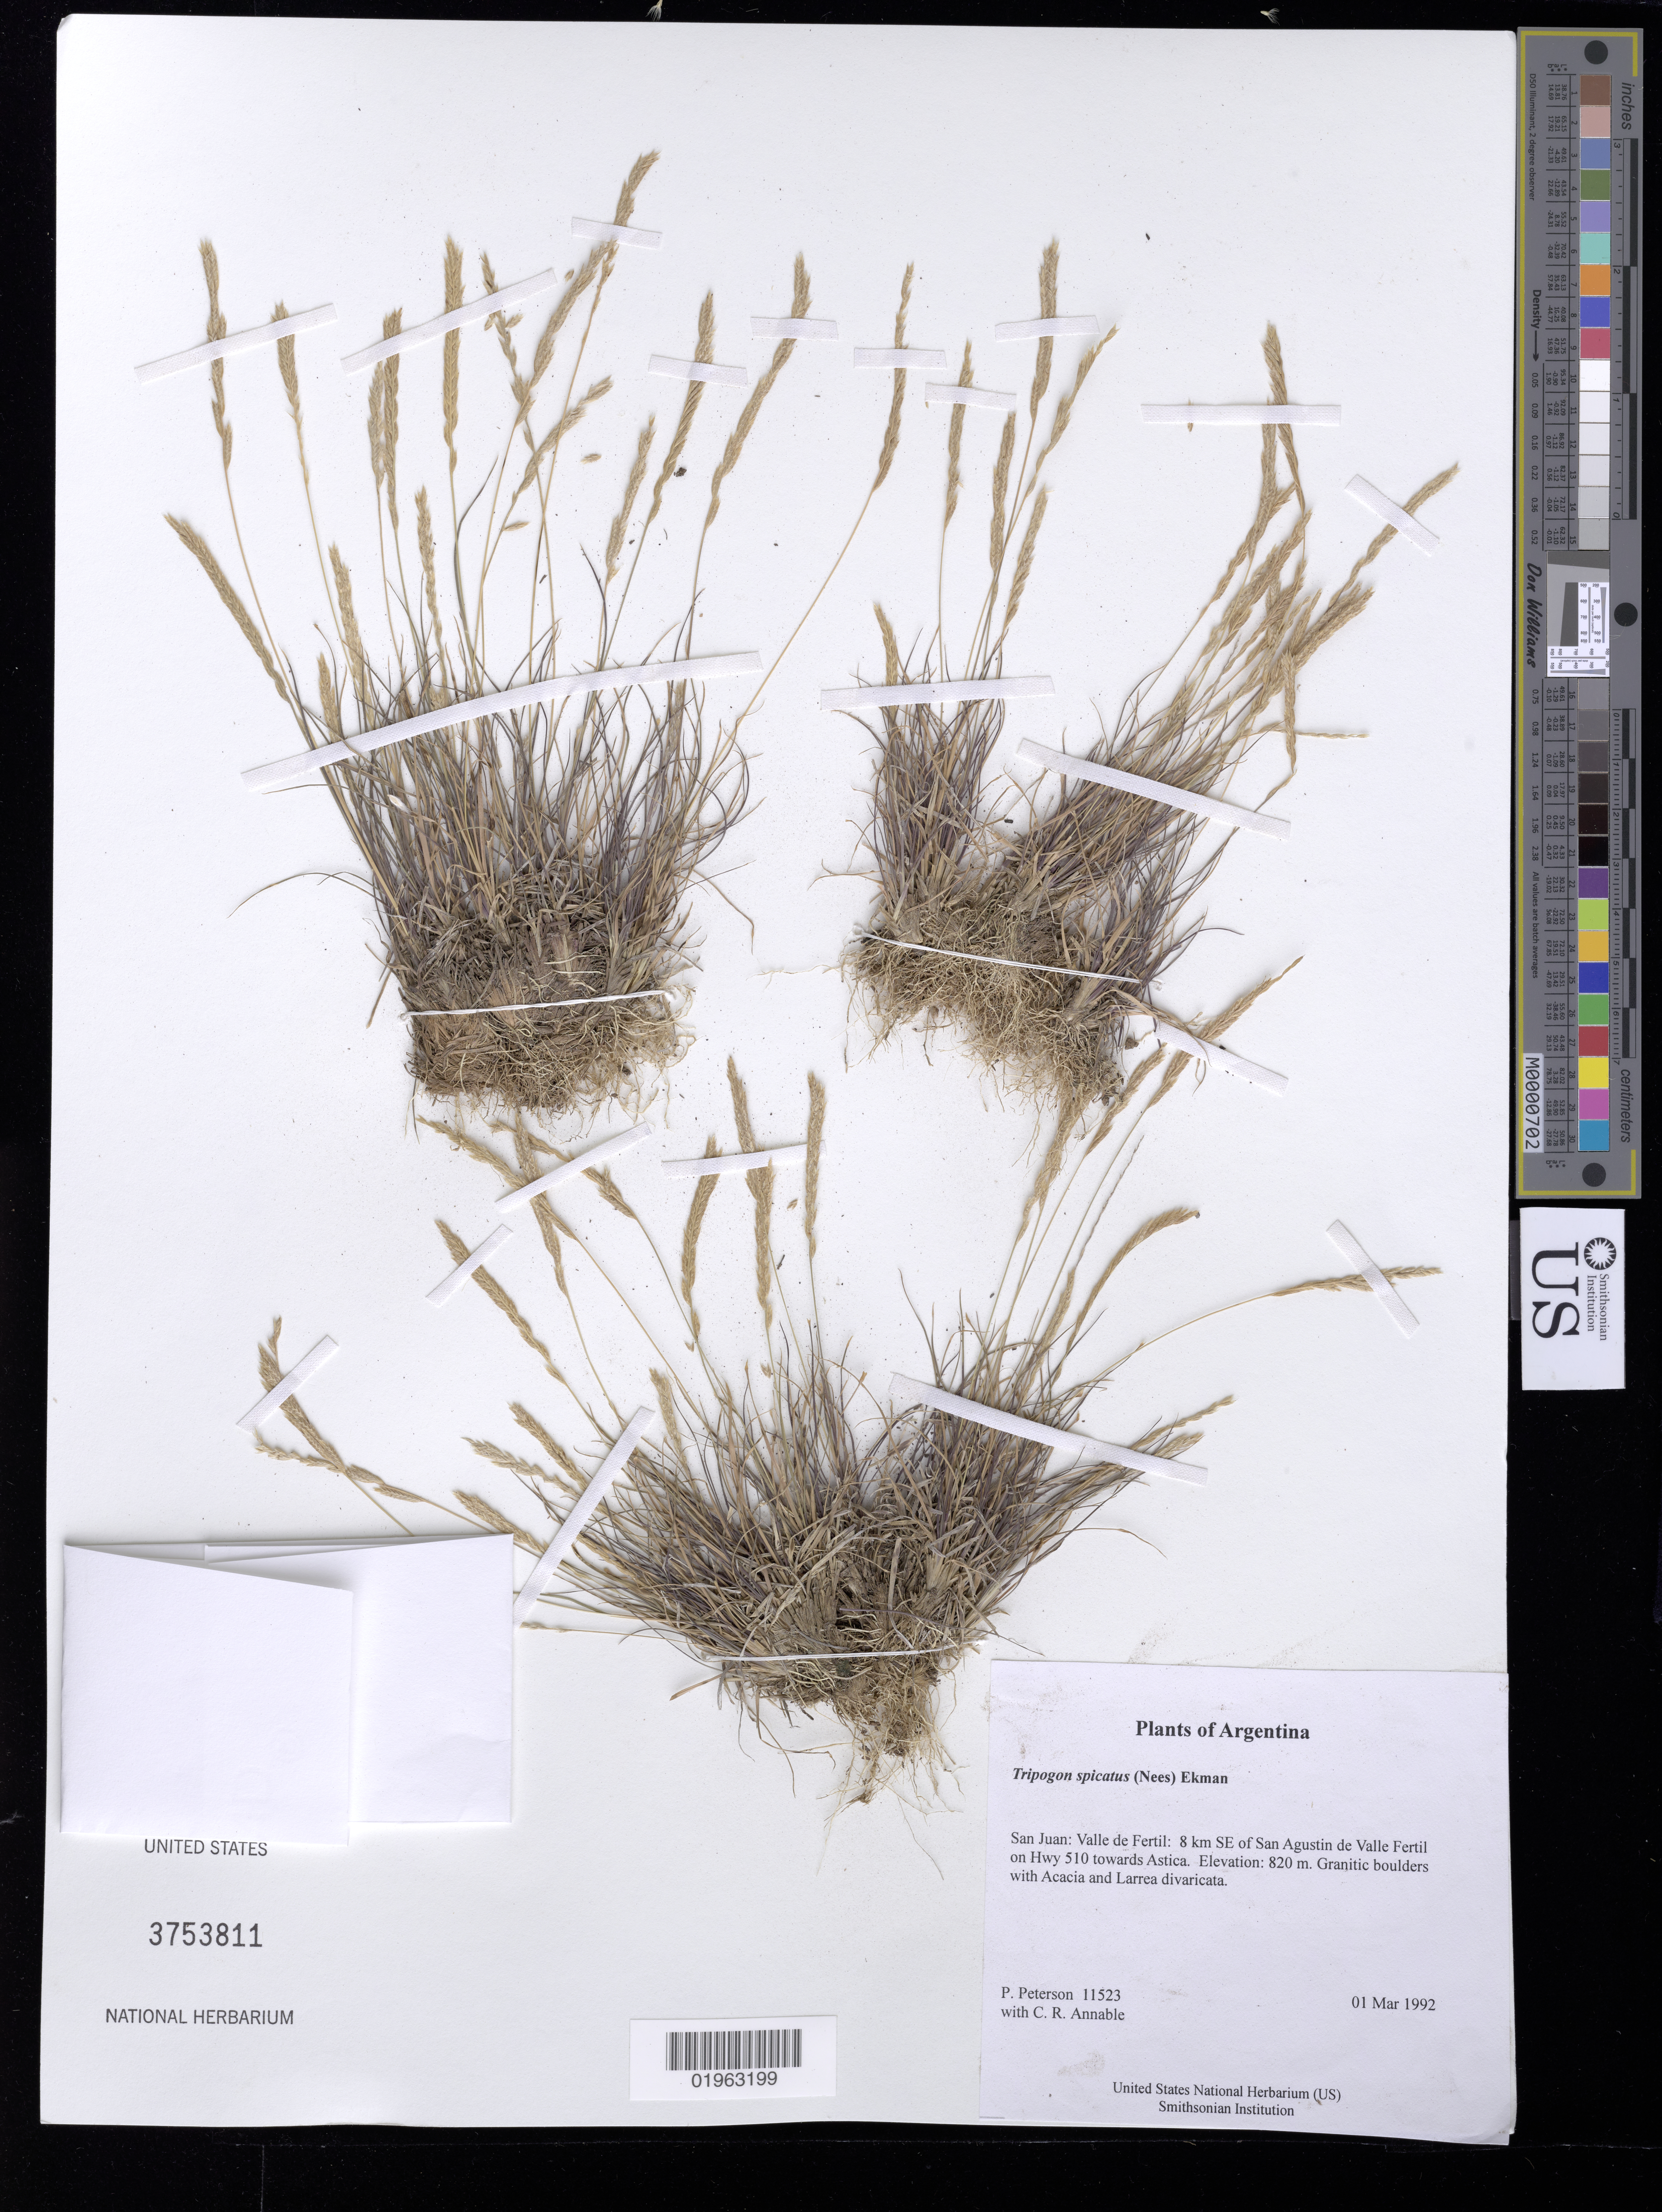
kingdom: Plantae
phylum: Tracheophyta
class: Liliopsida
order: Poales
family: Poaceae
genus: Tripogonella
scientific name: Tripogonella spicata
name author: (Nees) P.M. Peterson & Romasch.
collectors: P. M. Peterson & C. R. Annable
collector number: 11523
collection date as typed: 01 Mar 1992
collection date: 1992-03-01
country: Argentina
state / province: San Juan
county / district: Valle de Fertil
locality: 8 km SE of San Agustin de Valle Fertil on Hwy 510 towards Astica.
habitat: Granitic boulders with Acacia and Larrea divaricata.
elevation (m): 820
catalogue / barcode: US 3753811